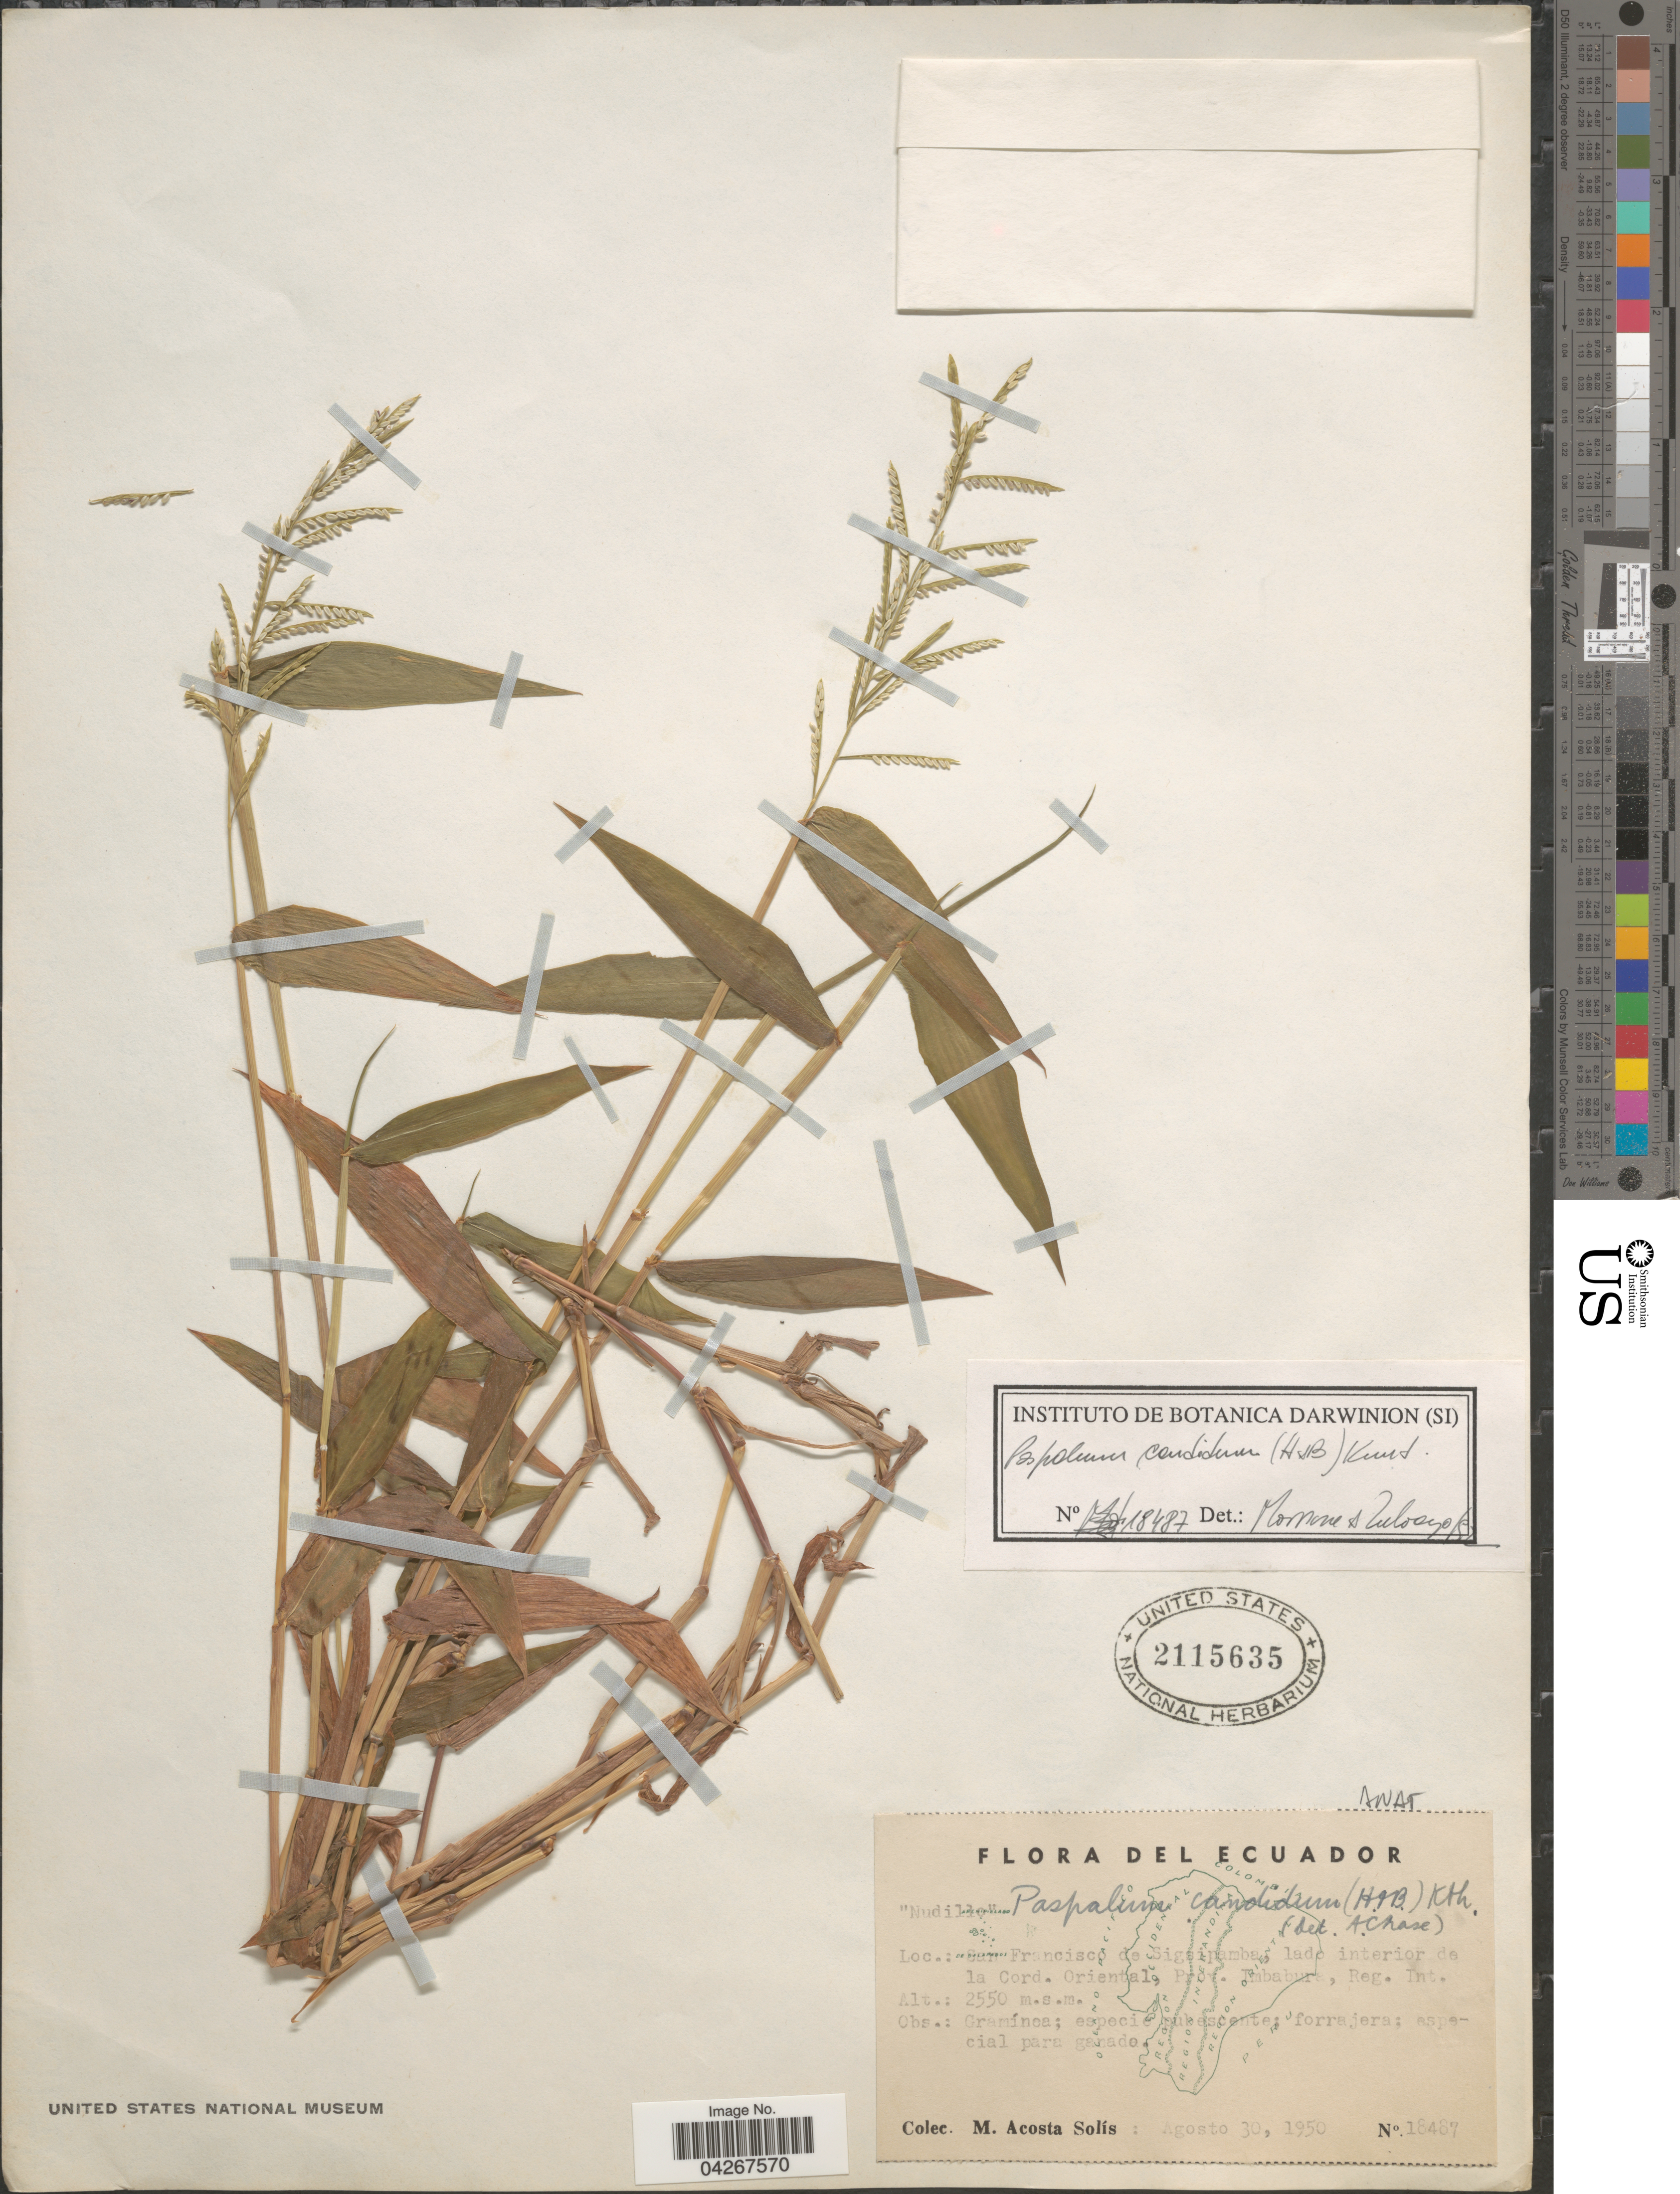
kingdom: Plantae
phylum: Tracheophyta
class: Liliopsida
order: Poales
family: Poaceae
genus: Paspalum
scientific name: Paspalum candidum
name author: (Humb. & Bonpl. ex Fleugge) Kunth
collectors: M. Acosta Solis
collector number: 18487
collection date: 1950-08-30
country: Ecuador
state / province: Imbabura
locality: San Francisco de Sigaipamba, lado interior de la Cord. Oriental, Reg. Int.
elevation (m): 2550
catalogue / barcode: US 2115635